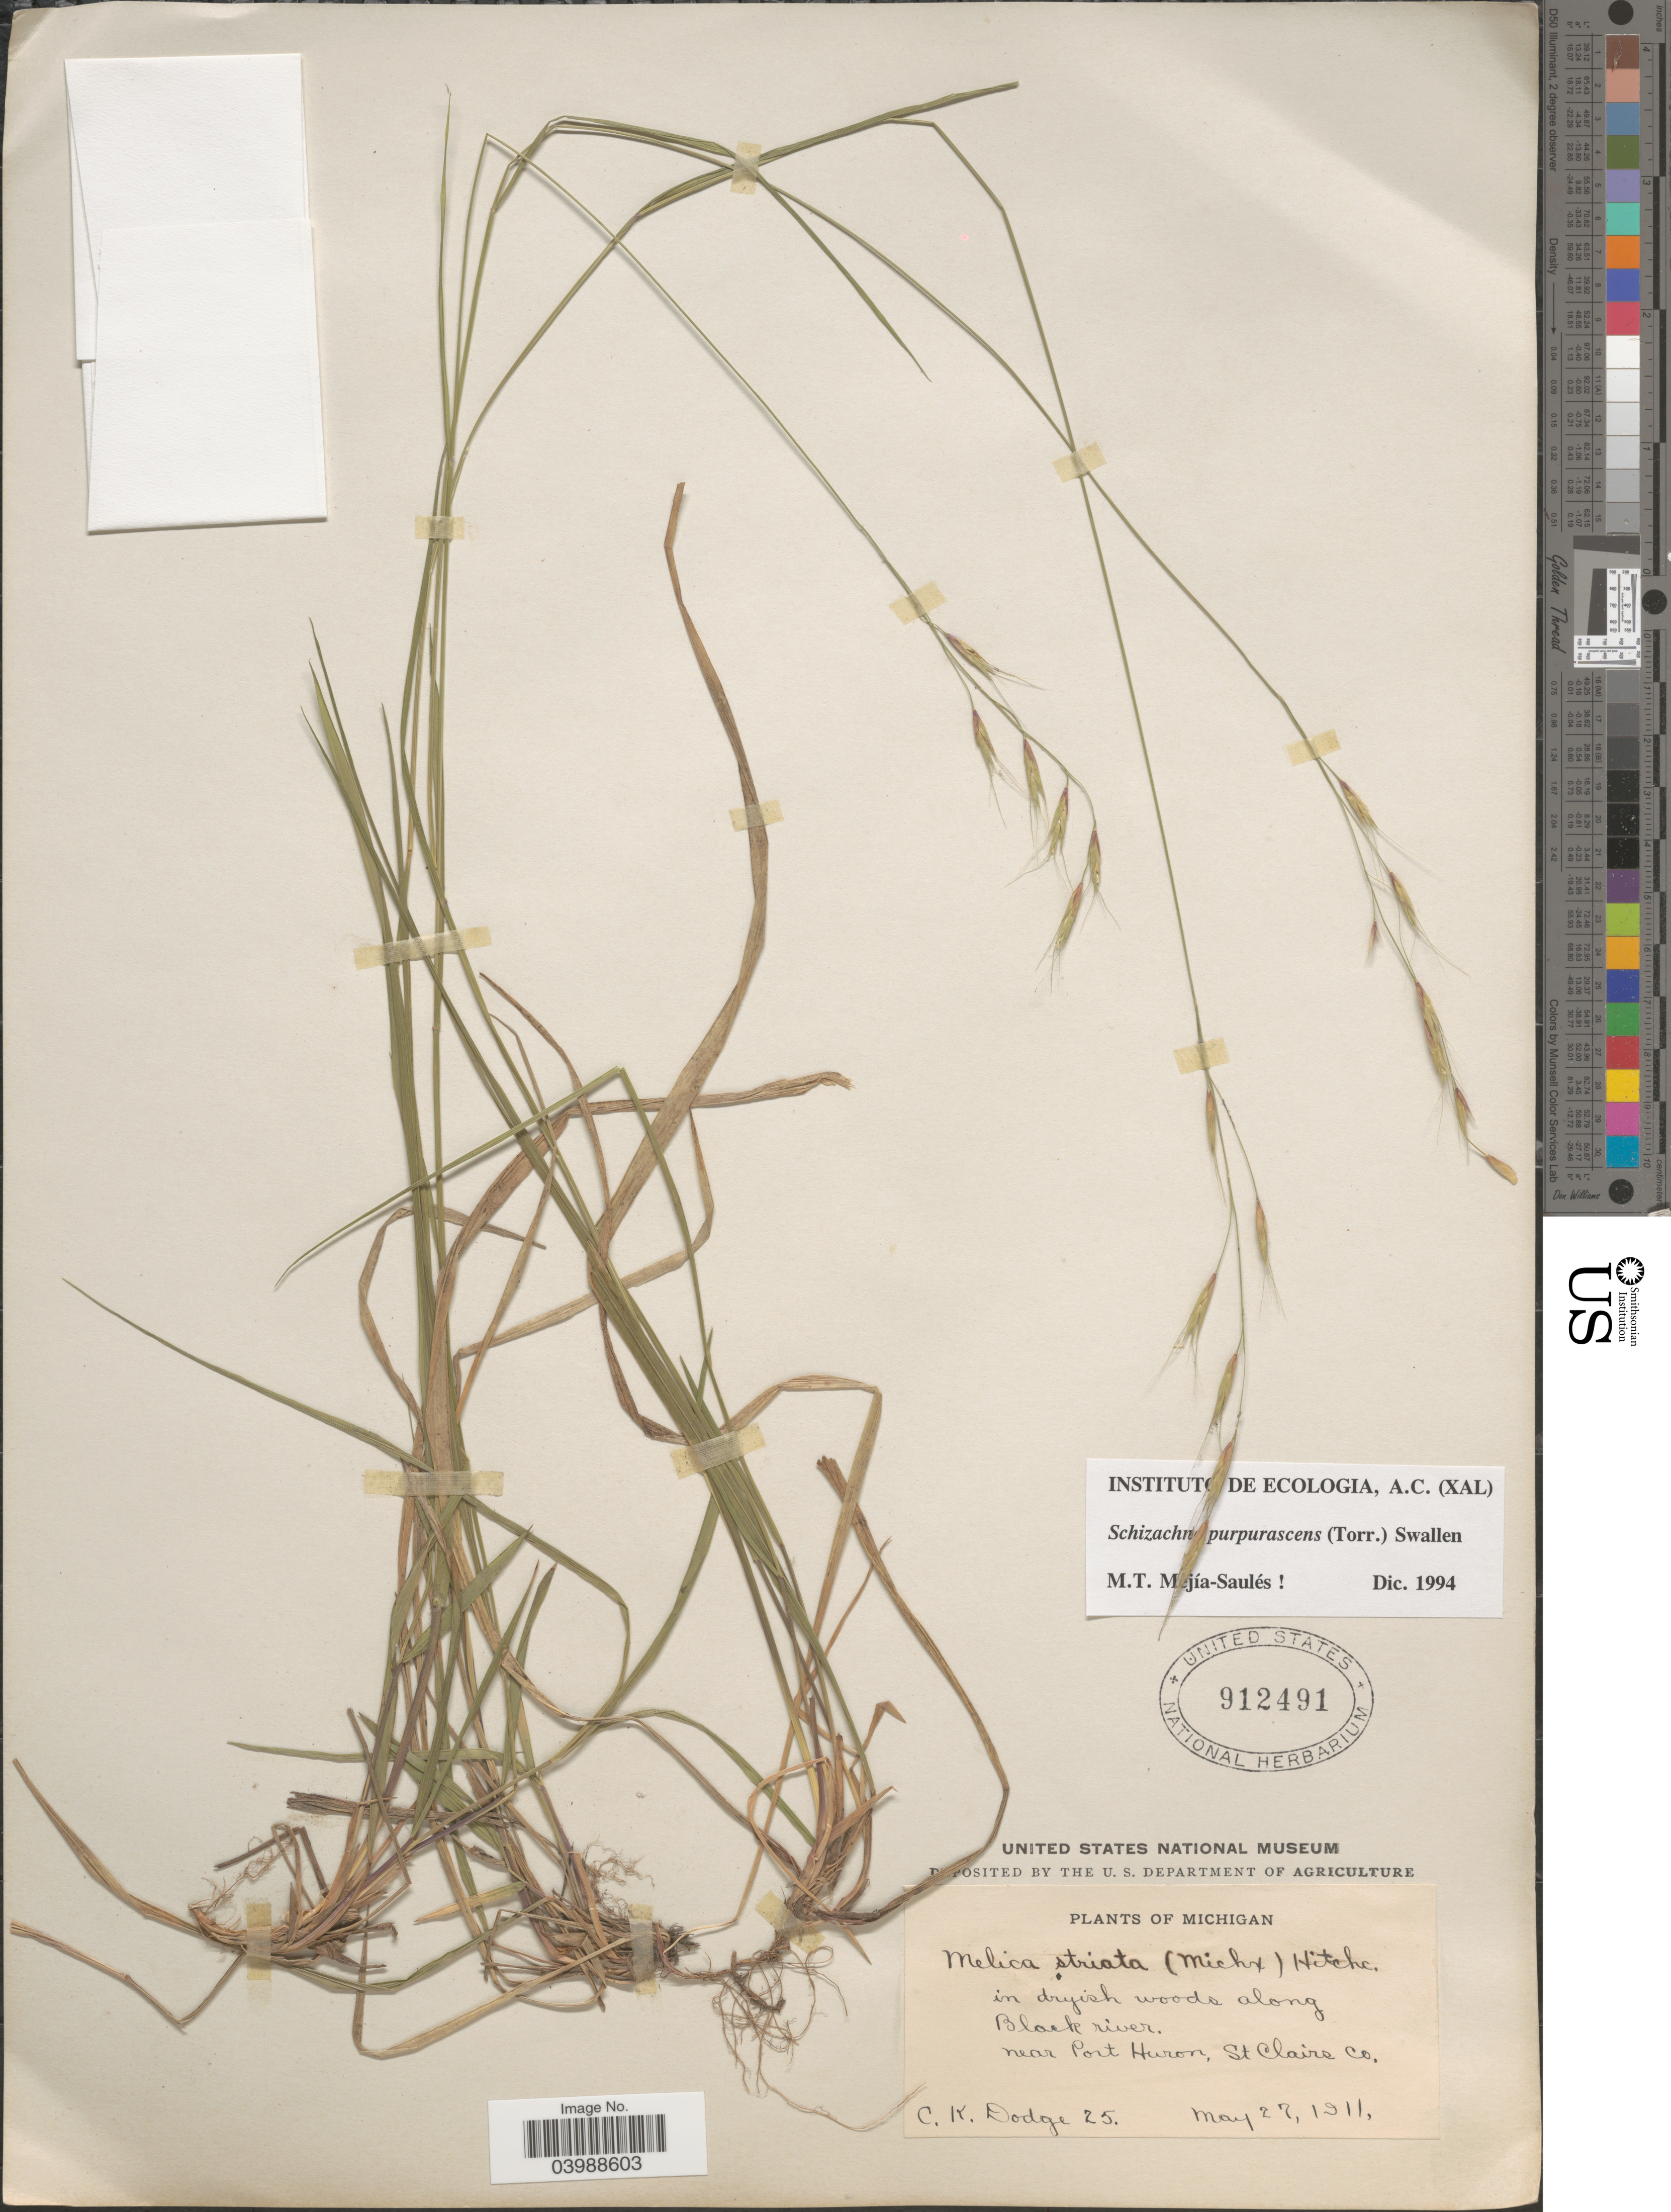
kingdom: Plantae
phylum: Tracheophyta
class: Liliopsida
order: Poales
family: Poaceae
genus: Schizachne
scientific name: Schizachne purpurascens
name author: (Torr.) Swallen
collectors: C. Dodge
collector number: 25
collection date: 1911-05-27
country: United States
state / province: Michigan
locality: Along Black River. Near Port Huron, St Clairs Co.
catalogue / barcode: US 912491